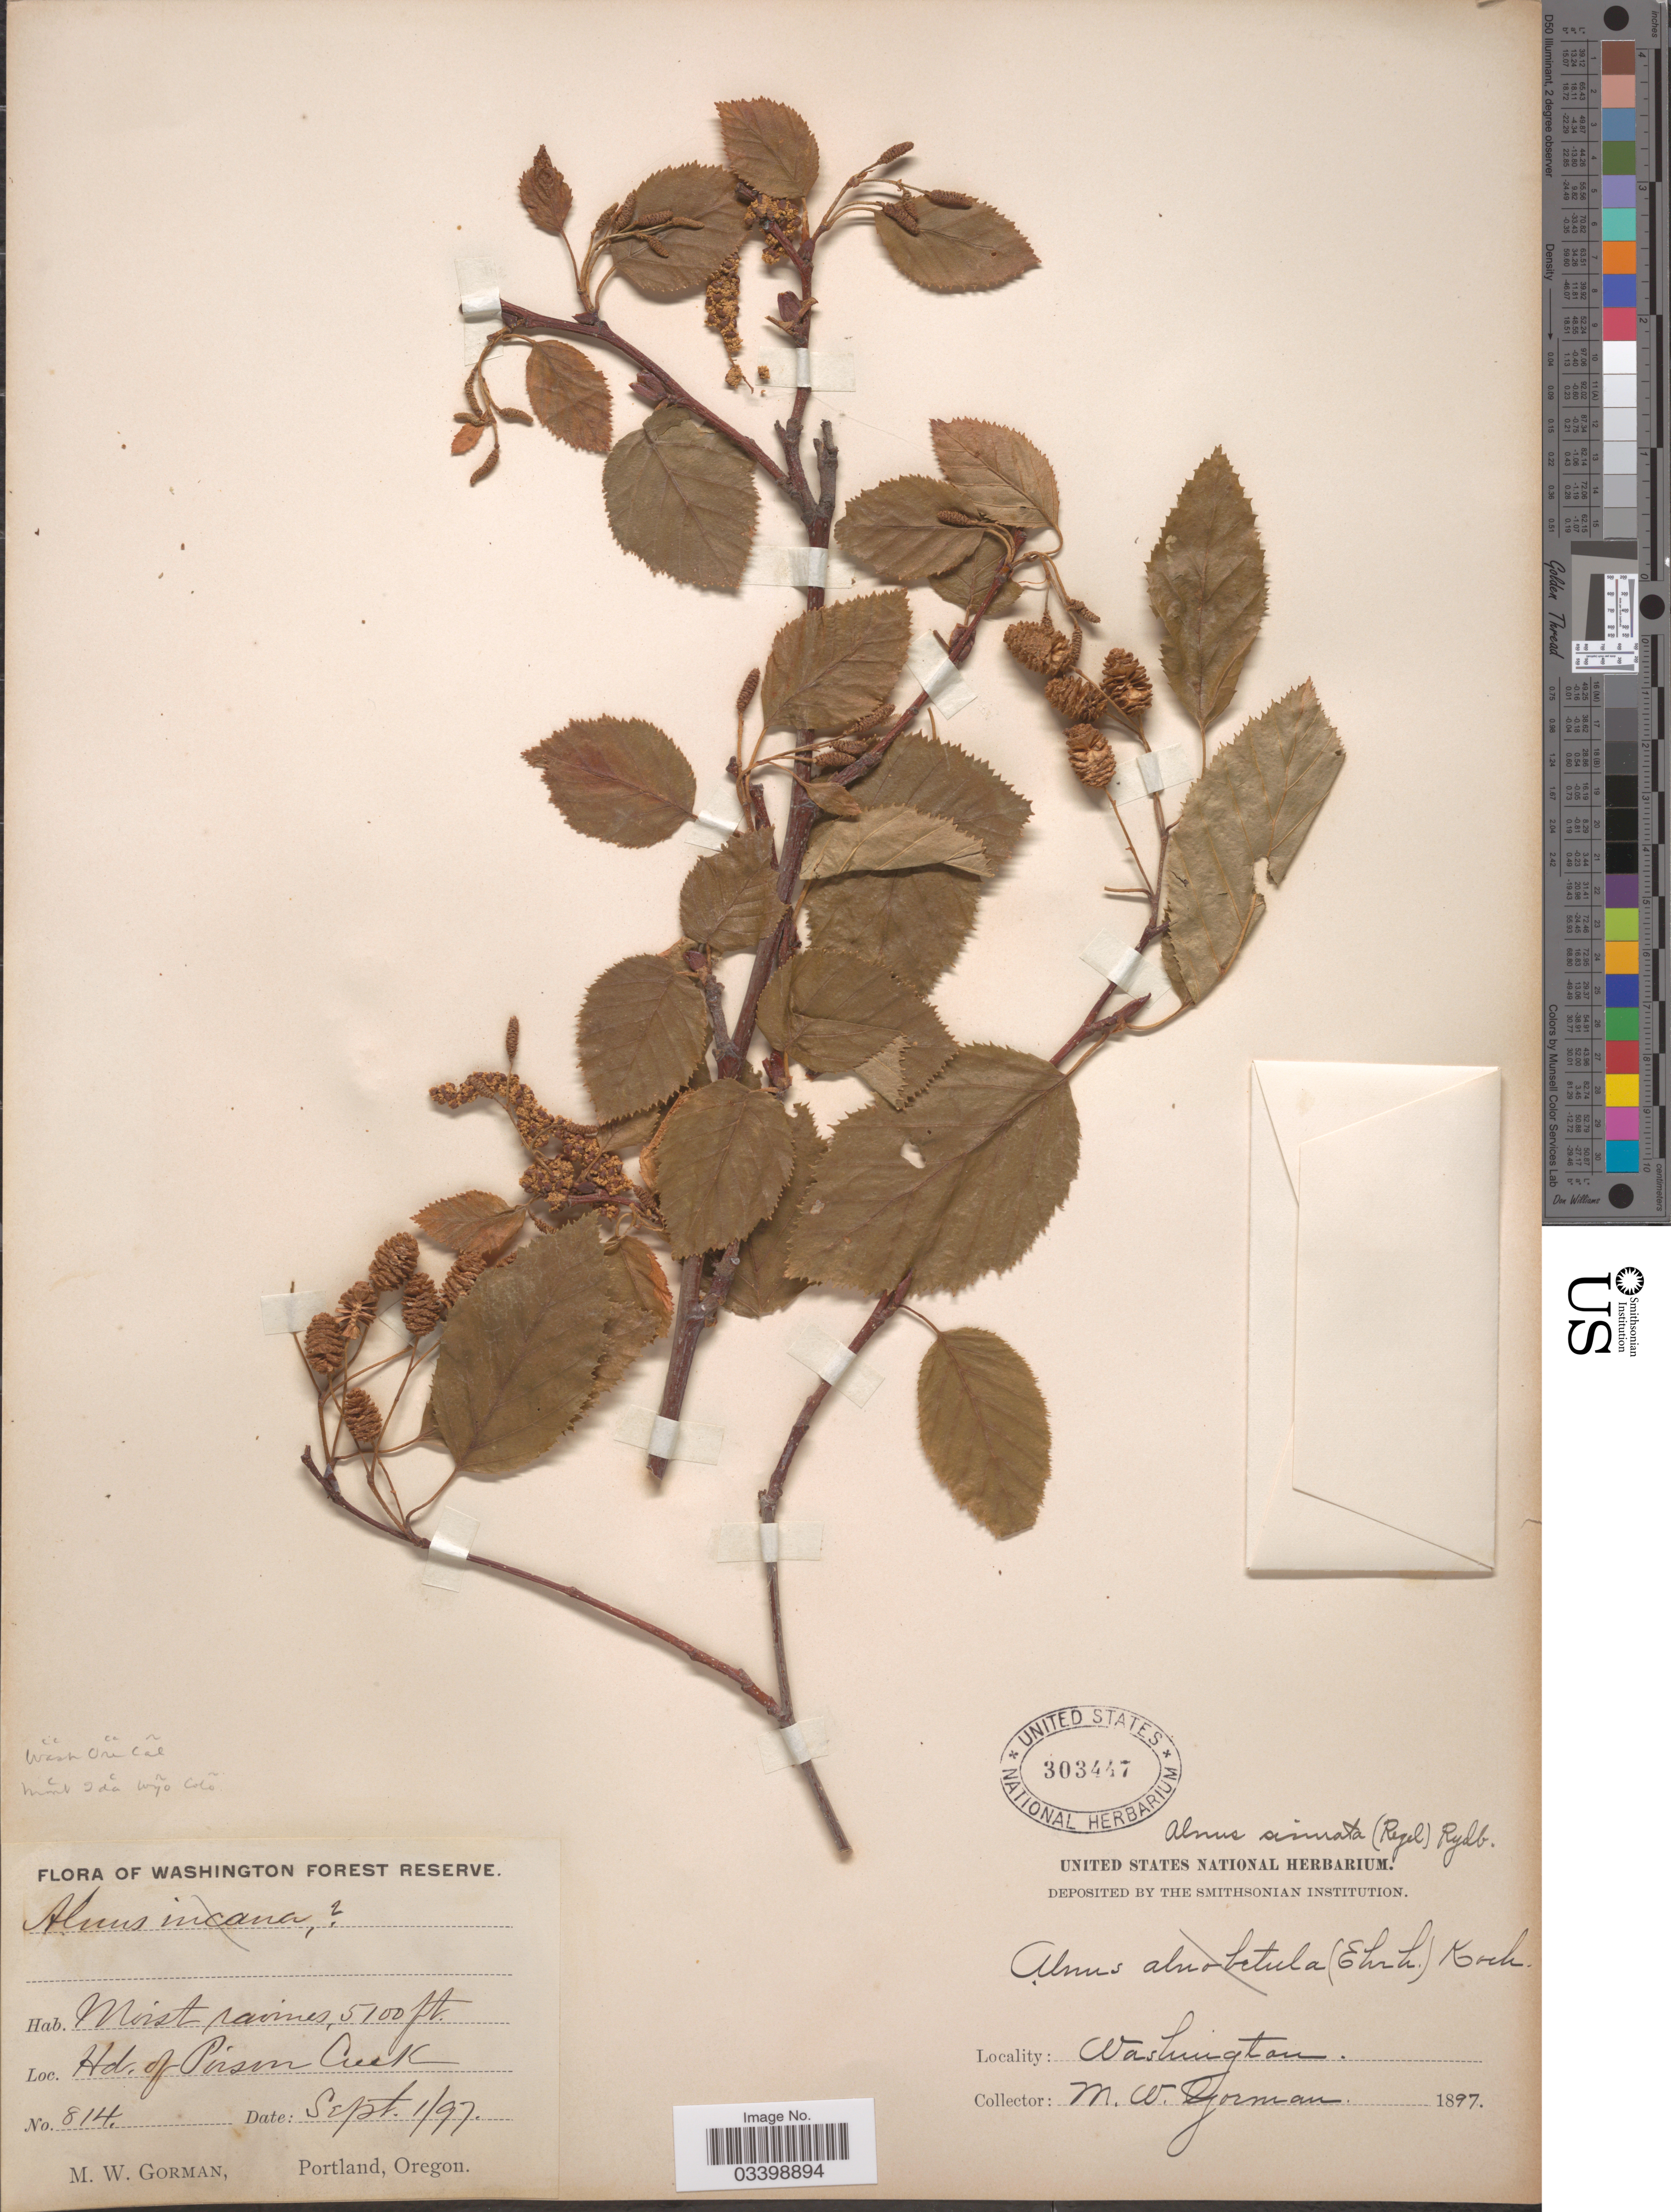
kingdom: Plantae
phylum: Tracheophyta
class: Magnoliopsida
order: Fagales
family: Betulaceae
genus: Alnus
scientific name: Alnus viridis subsp. sinuata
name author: Regel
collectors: M. W. Gorman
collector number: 814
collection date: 1897-09-01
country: United States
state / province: Washington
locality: Hd. of Poison Creek. Washington Forest Reserve.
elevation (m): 1554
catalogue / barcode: US 303447